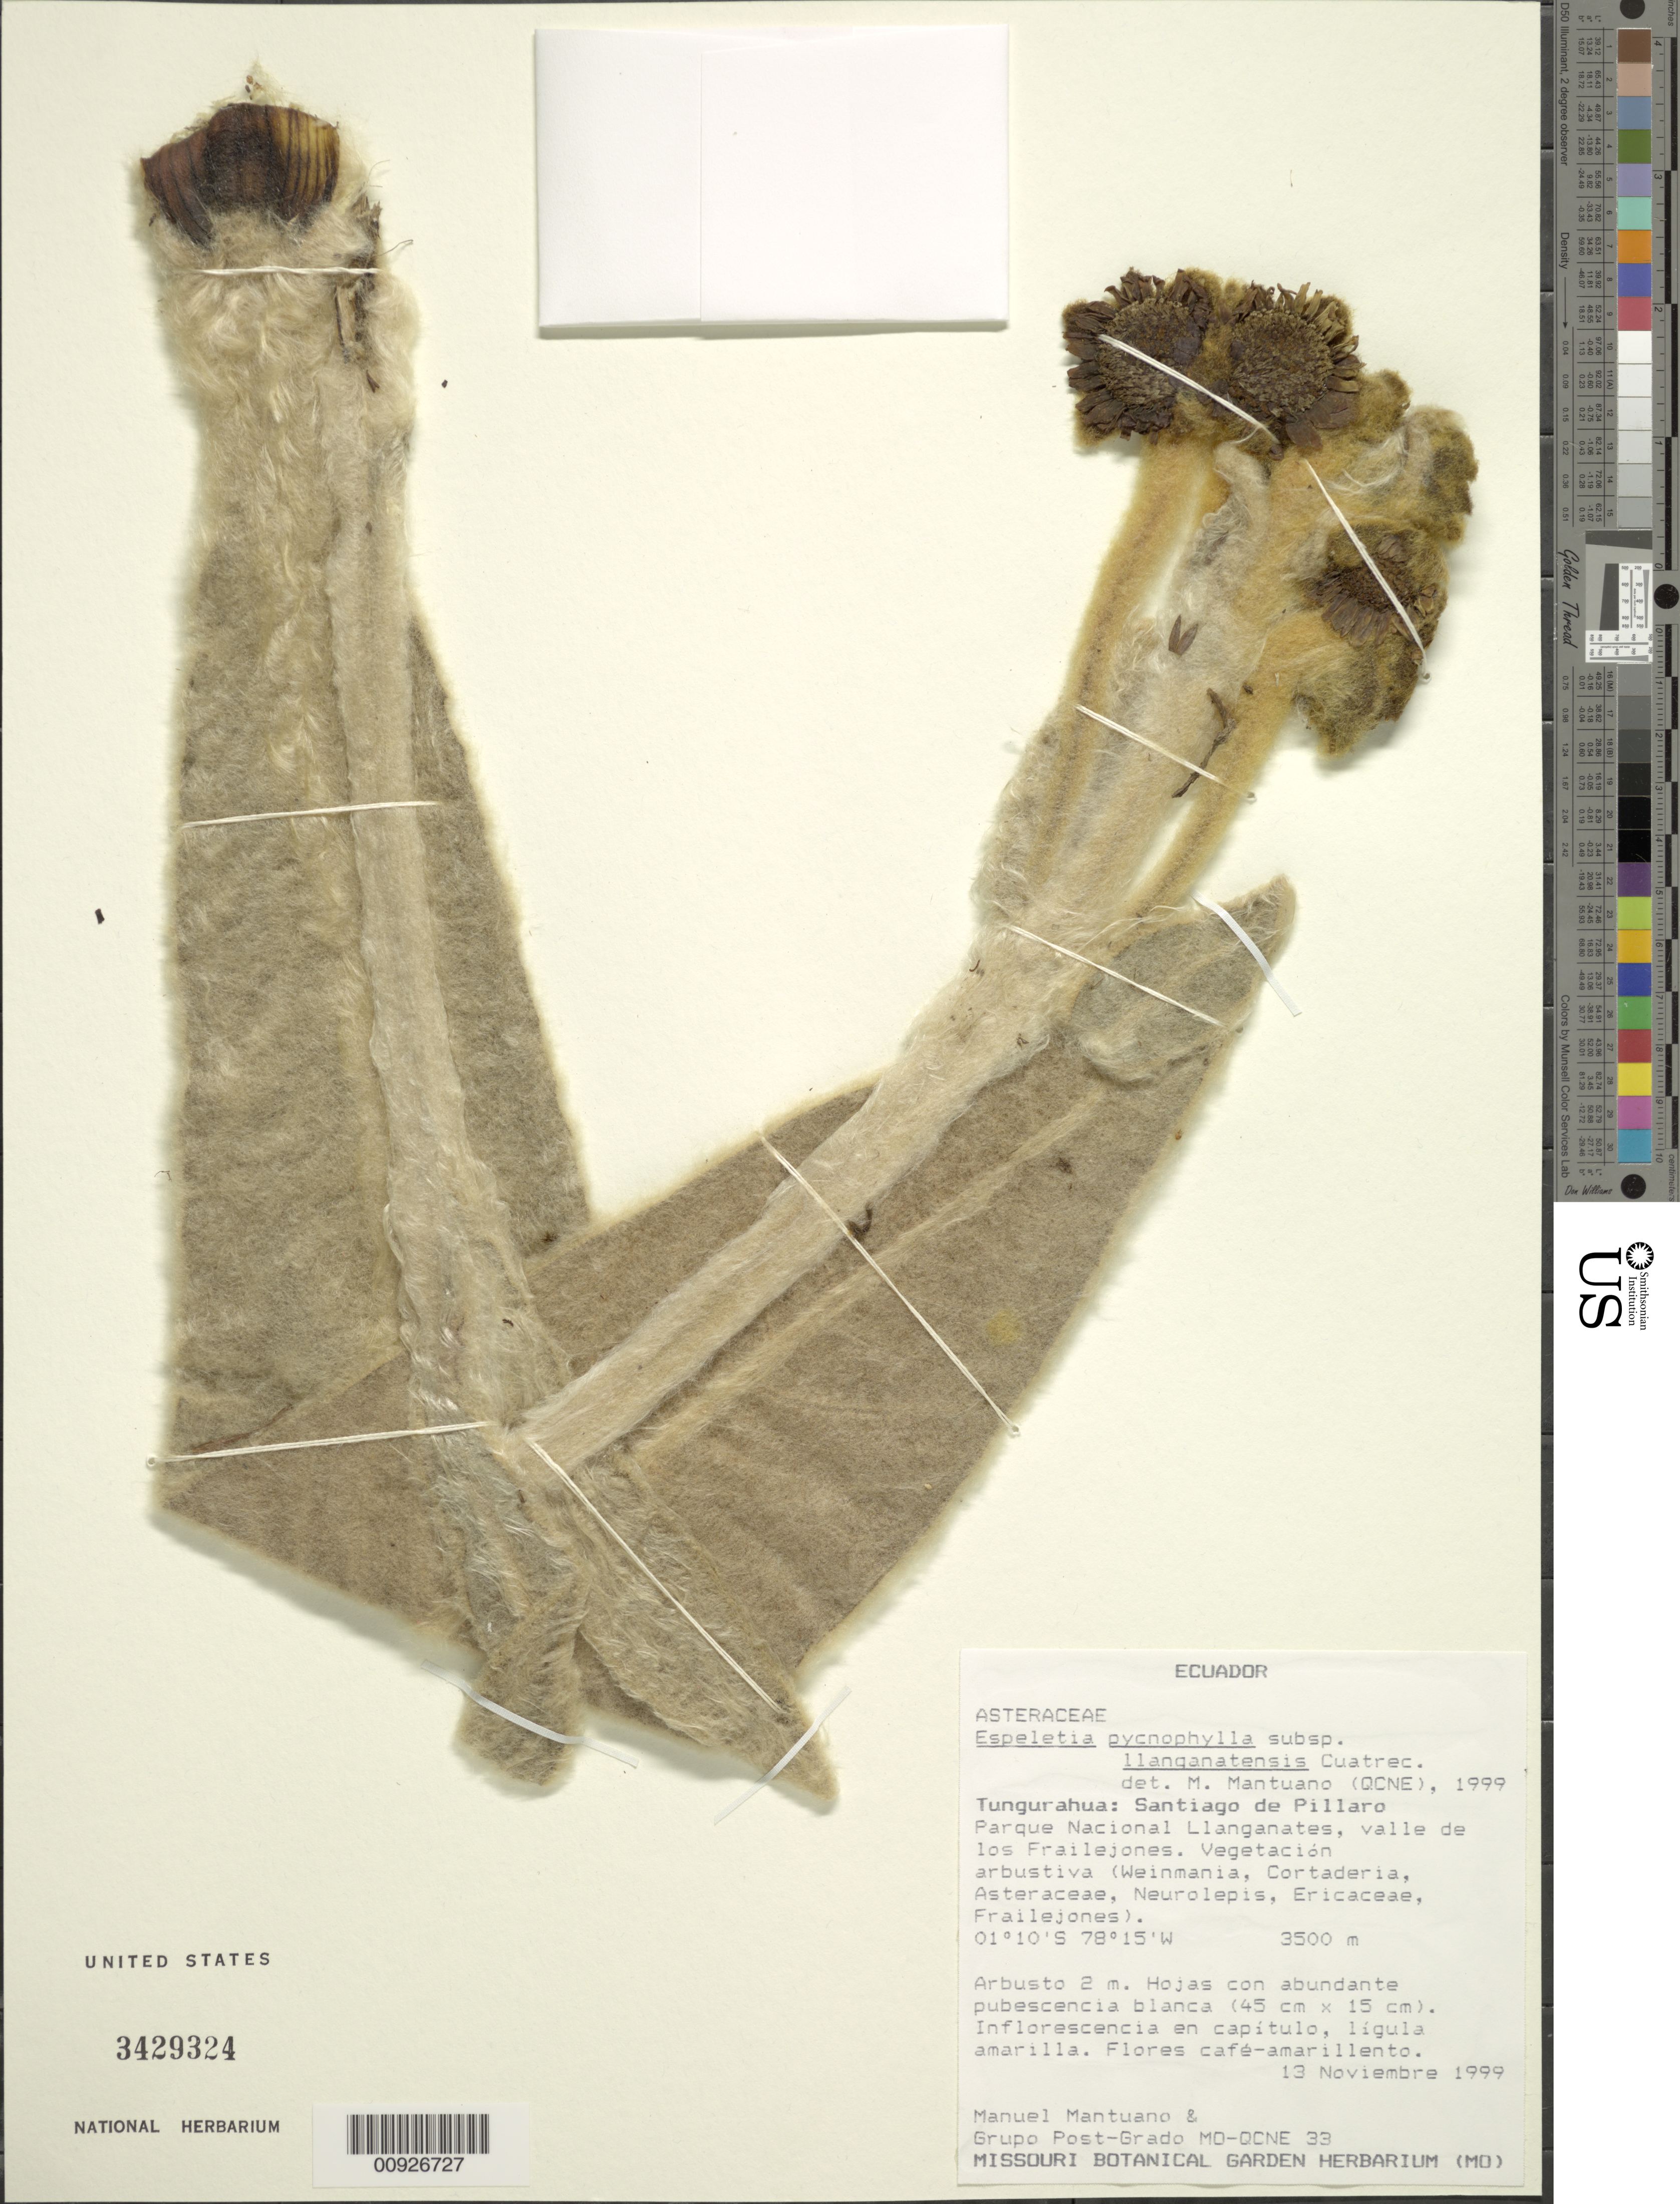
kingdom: Plantae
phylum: Tracheophyta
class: Magnoliopsida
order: Asterales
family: Asteraceae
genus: Espeletia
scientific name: Espeletia pycnophylla subsp. llanganatensis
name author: Cuatrec.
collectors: M. Mantuano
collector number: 33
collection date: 1999-11-13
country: Ecuador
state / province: Tungurahua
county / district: Santiago de Pillaro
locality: Parque Nacional Llanganates, valle de los frailejones.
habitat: Vegetación arbustiva (Weinmannia, Cortaderia, Asteraceae, Neurolepis, Ericaceae, frailejonales).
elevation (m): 3500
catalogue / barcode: US 3429324